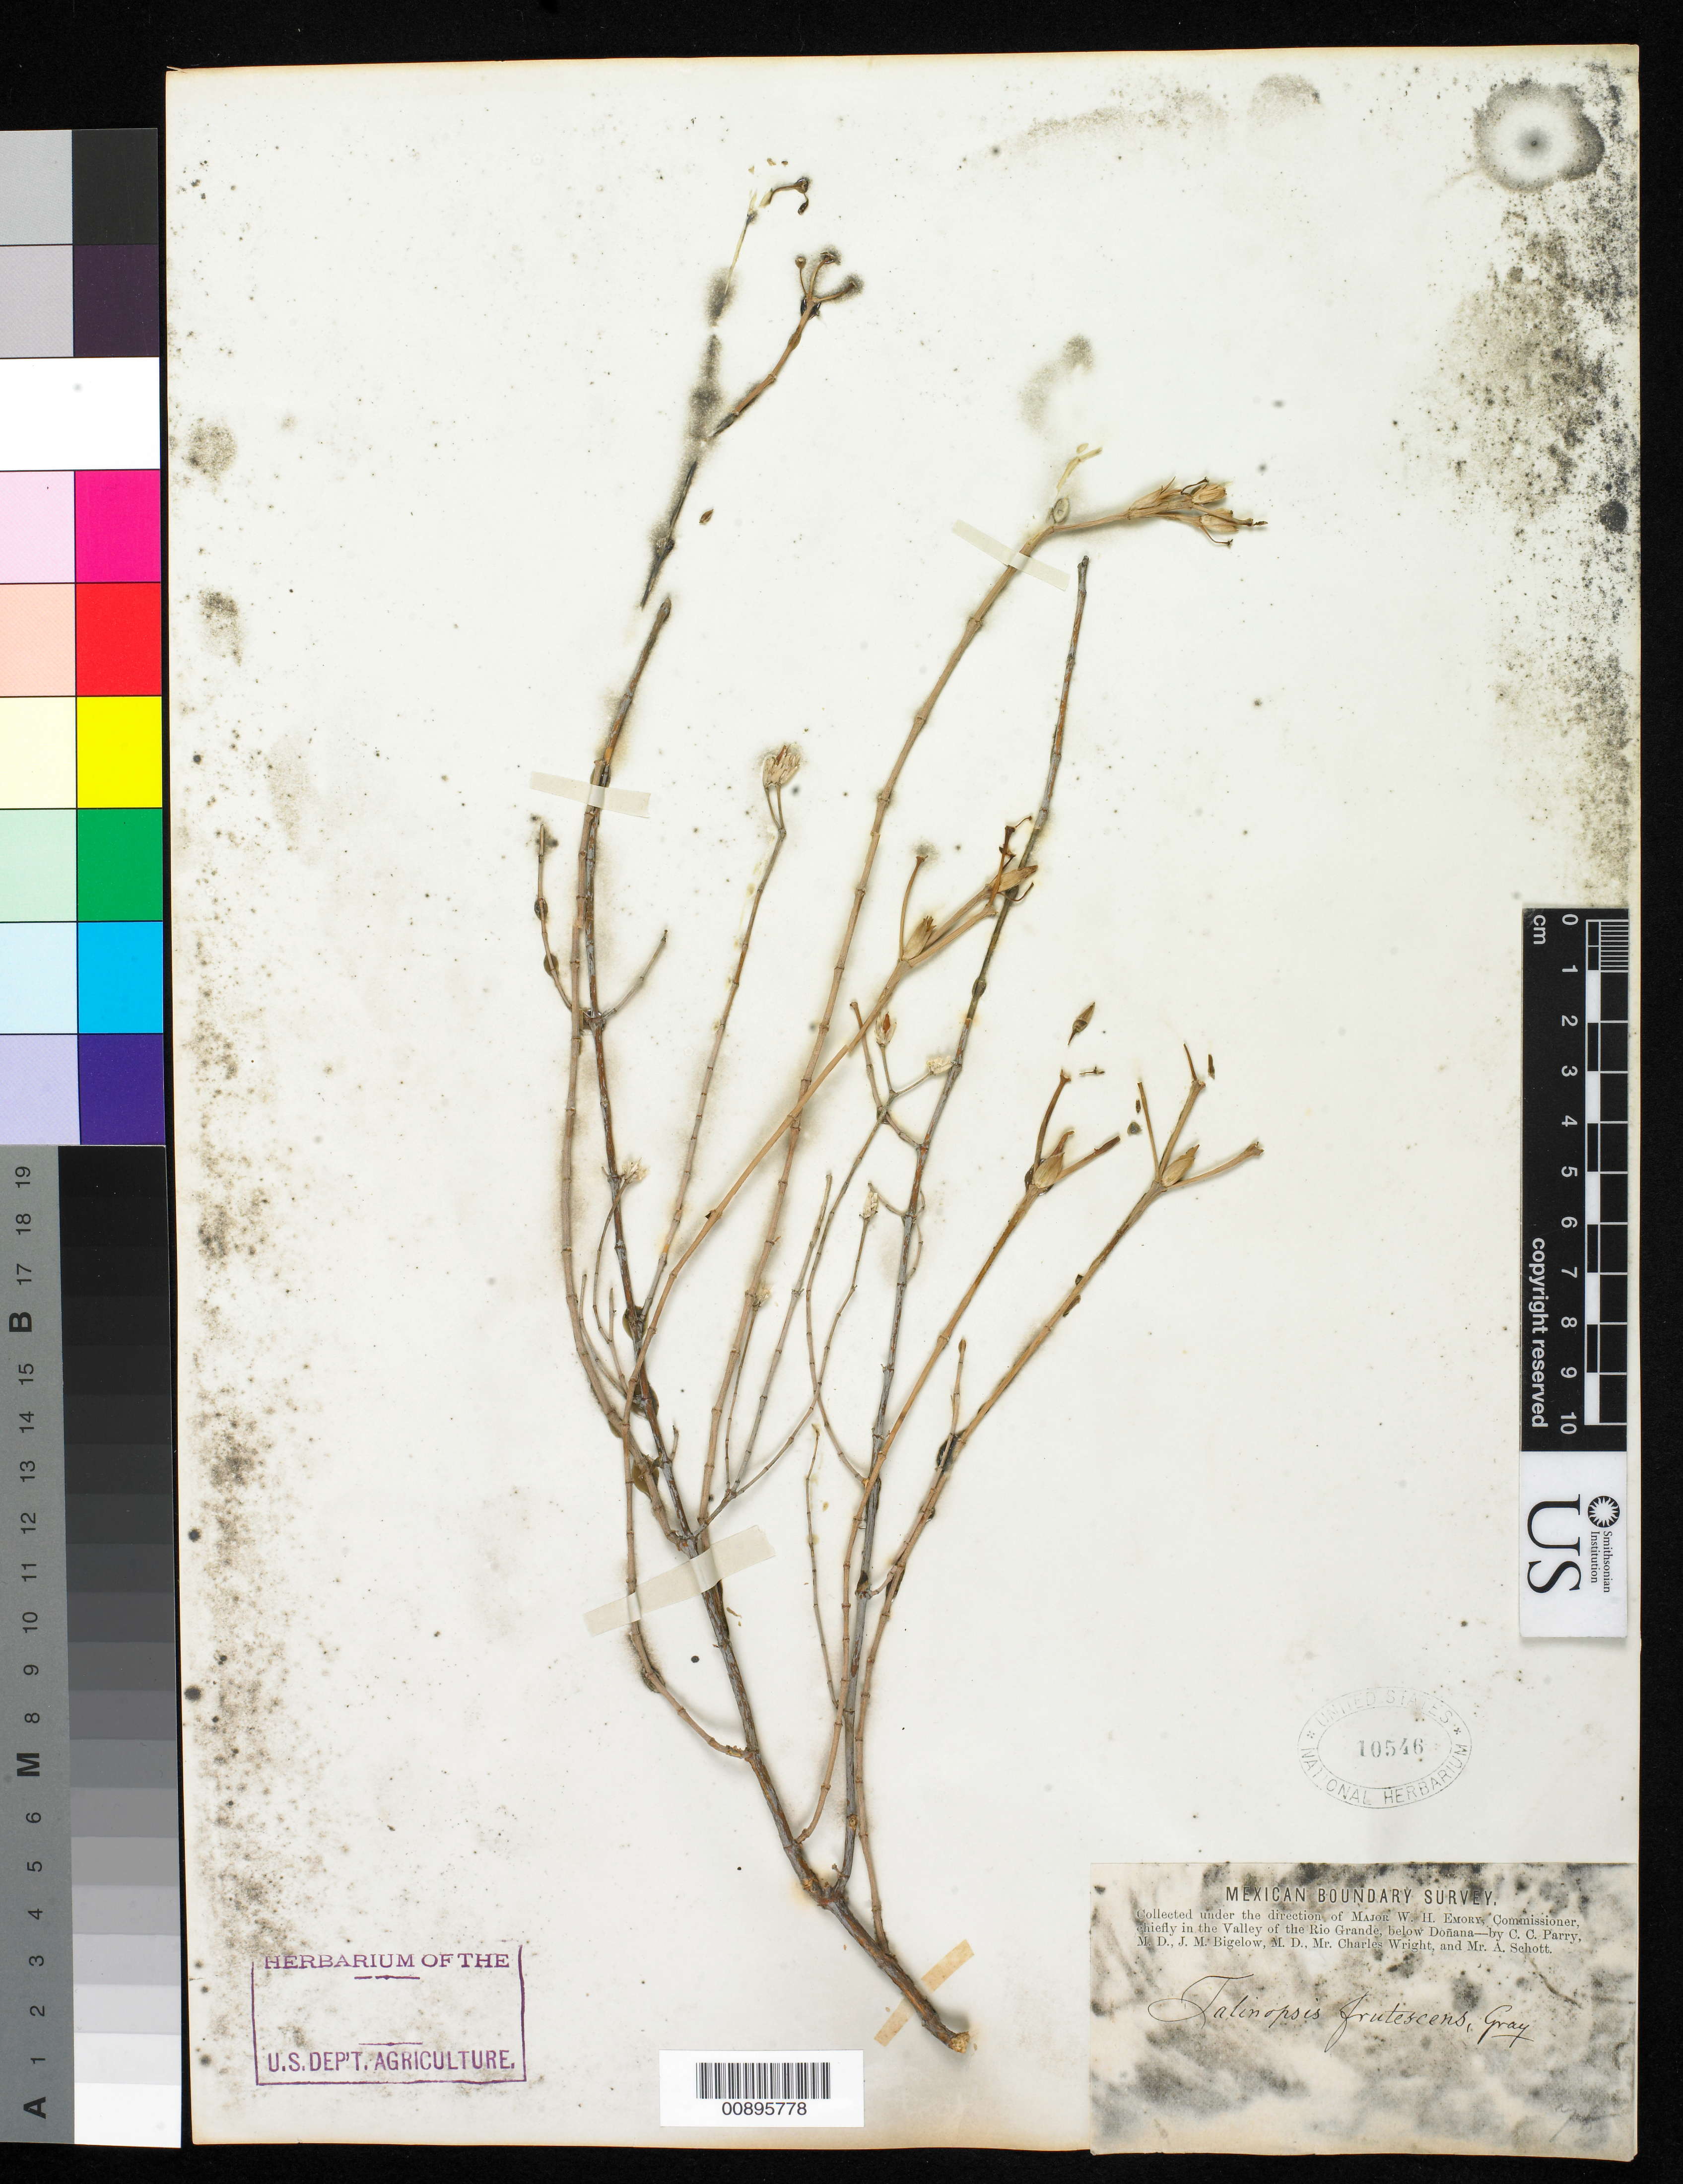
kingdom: Plantae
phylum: Tracheophyta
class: Magnoliopsida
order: Caryophyllales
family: Anacampserotaceae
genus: Talinopsis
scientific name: Talinopsis frutescens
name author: A. Gray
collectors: C. C. Parry, J. M. Bigelow, C. Wright & A. C. V. Schott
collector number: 75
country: United States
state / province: New Mexico / Texas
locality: Valley of the Rio Grande, below Doñana.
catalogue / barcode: US 10546